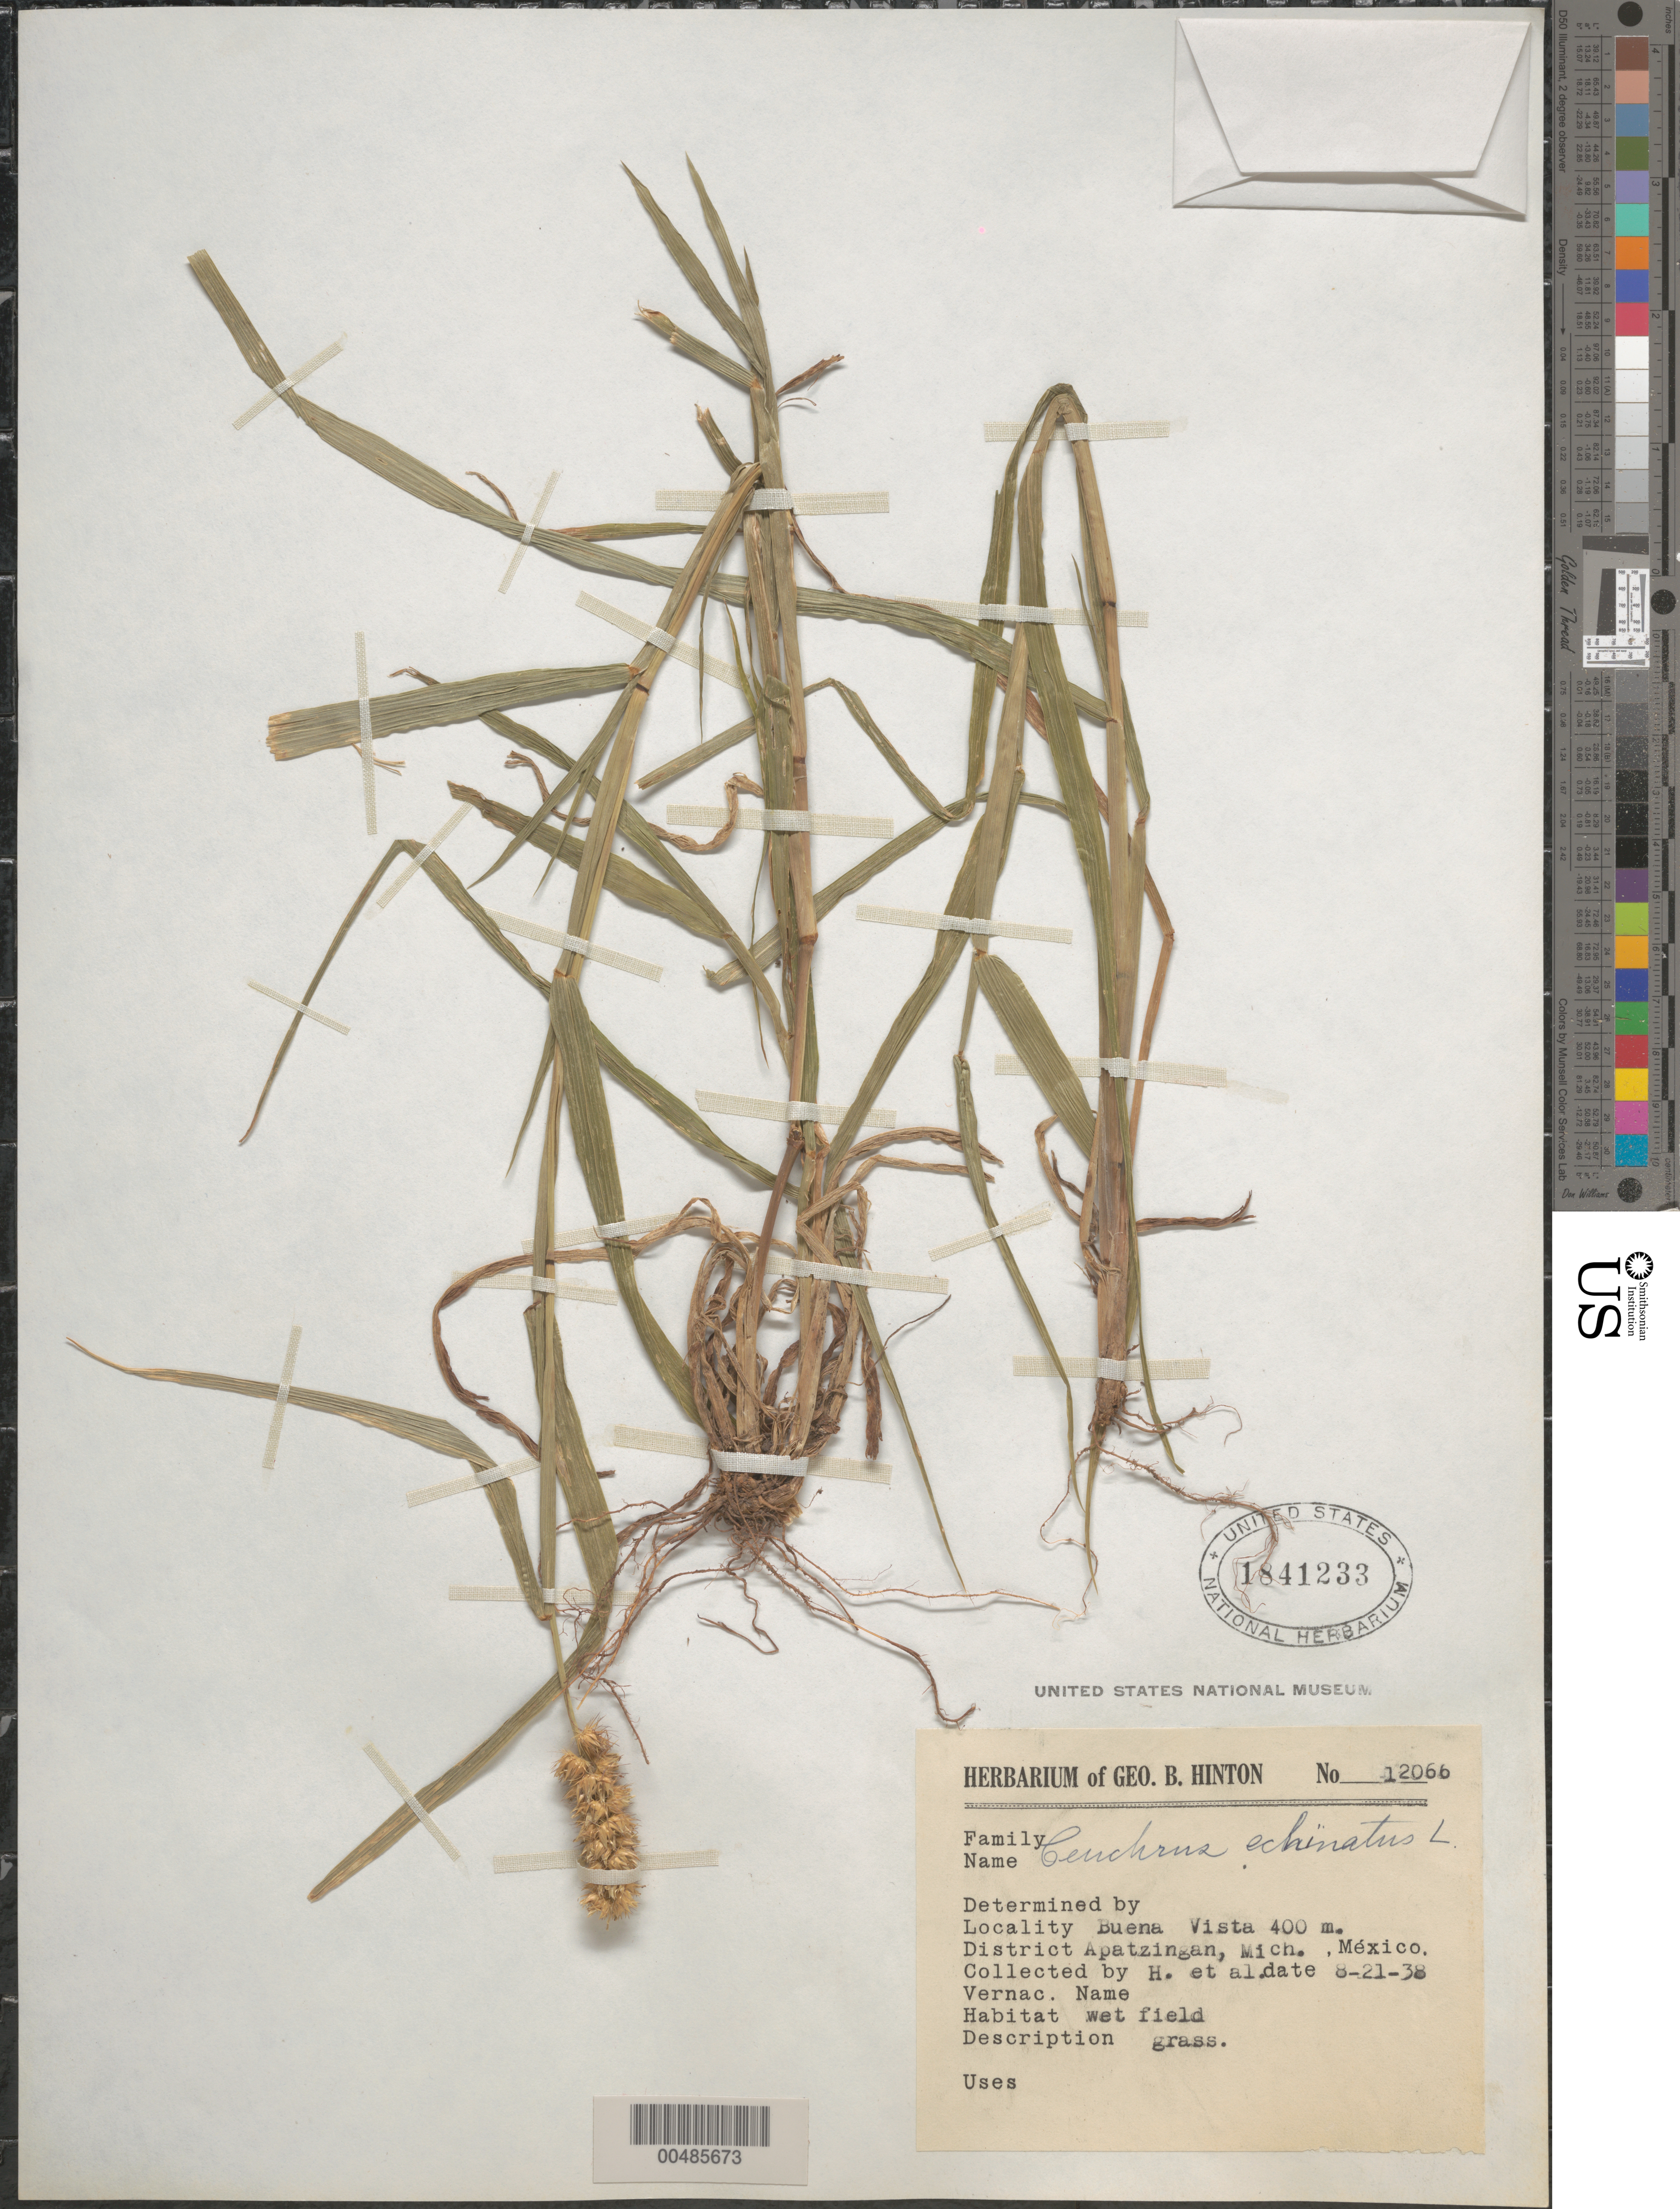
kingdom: Plantae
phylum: Tracheophyta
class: Liliopsida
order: Poales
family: Poaceae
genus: Cenchrus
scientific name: Cenchrus echinatus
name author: L.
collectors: G. B. Hinton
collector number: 12066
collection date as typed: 21 Aug 1938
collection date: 1938-08-21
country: Mexico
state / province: Michoacán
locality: Buena Vista, Apatzingan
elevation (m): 400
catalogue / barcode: US 1841233